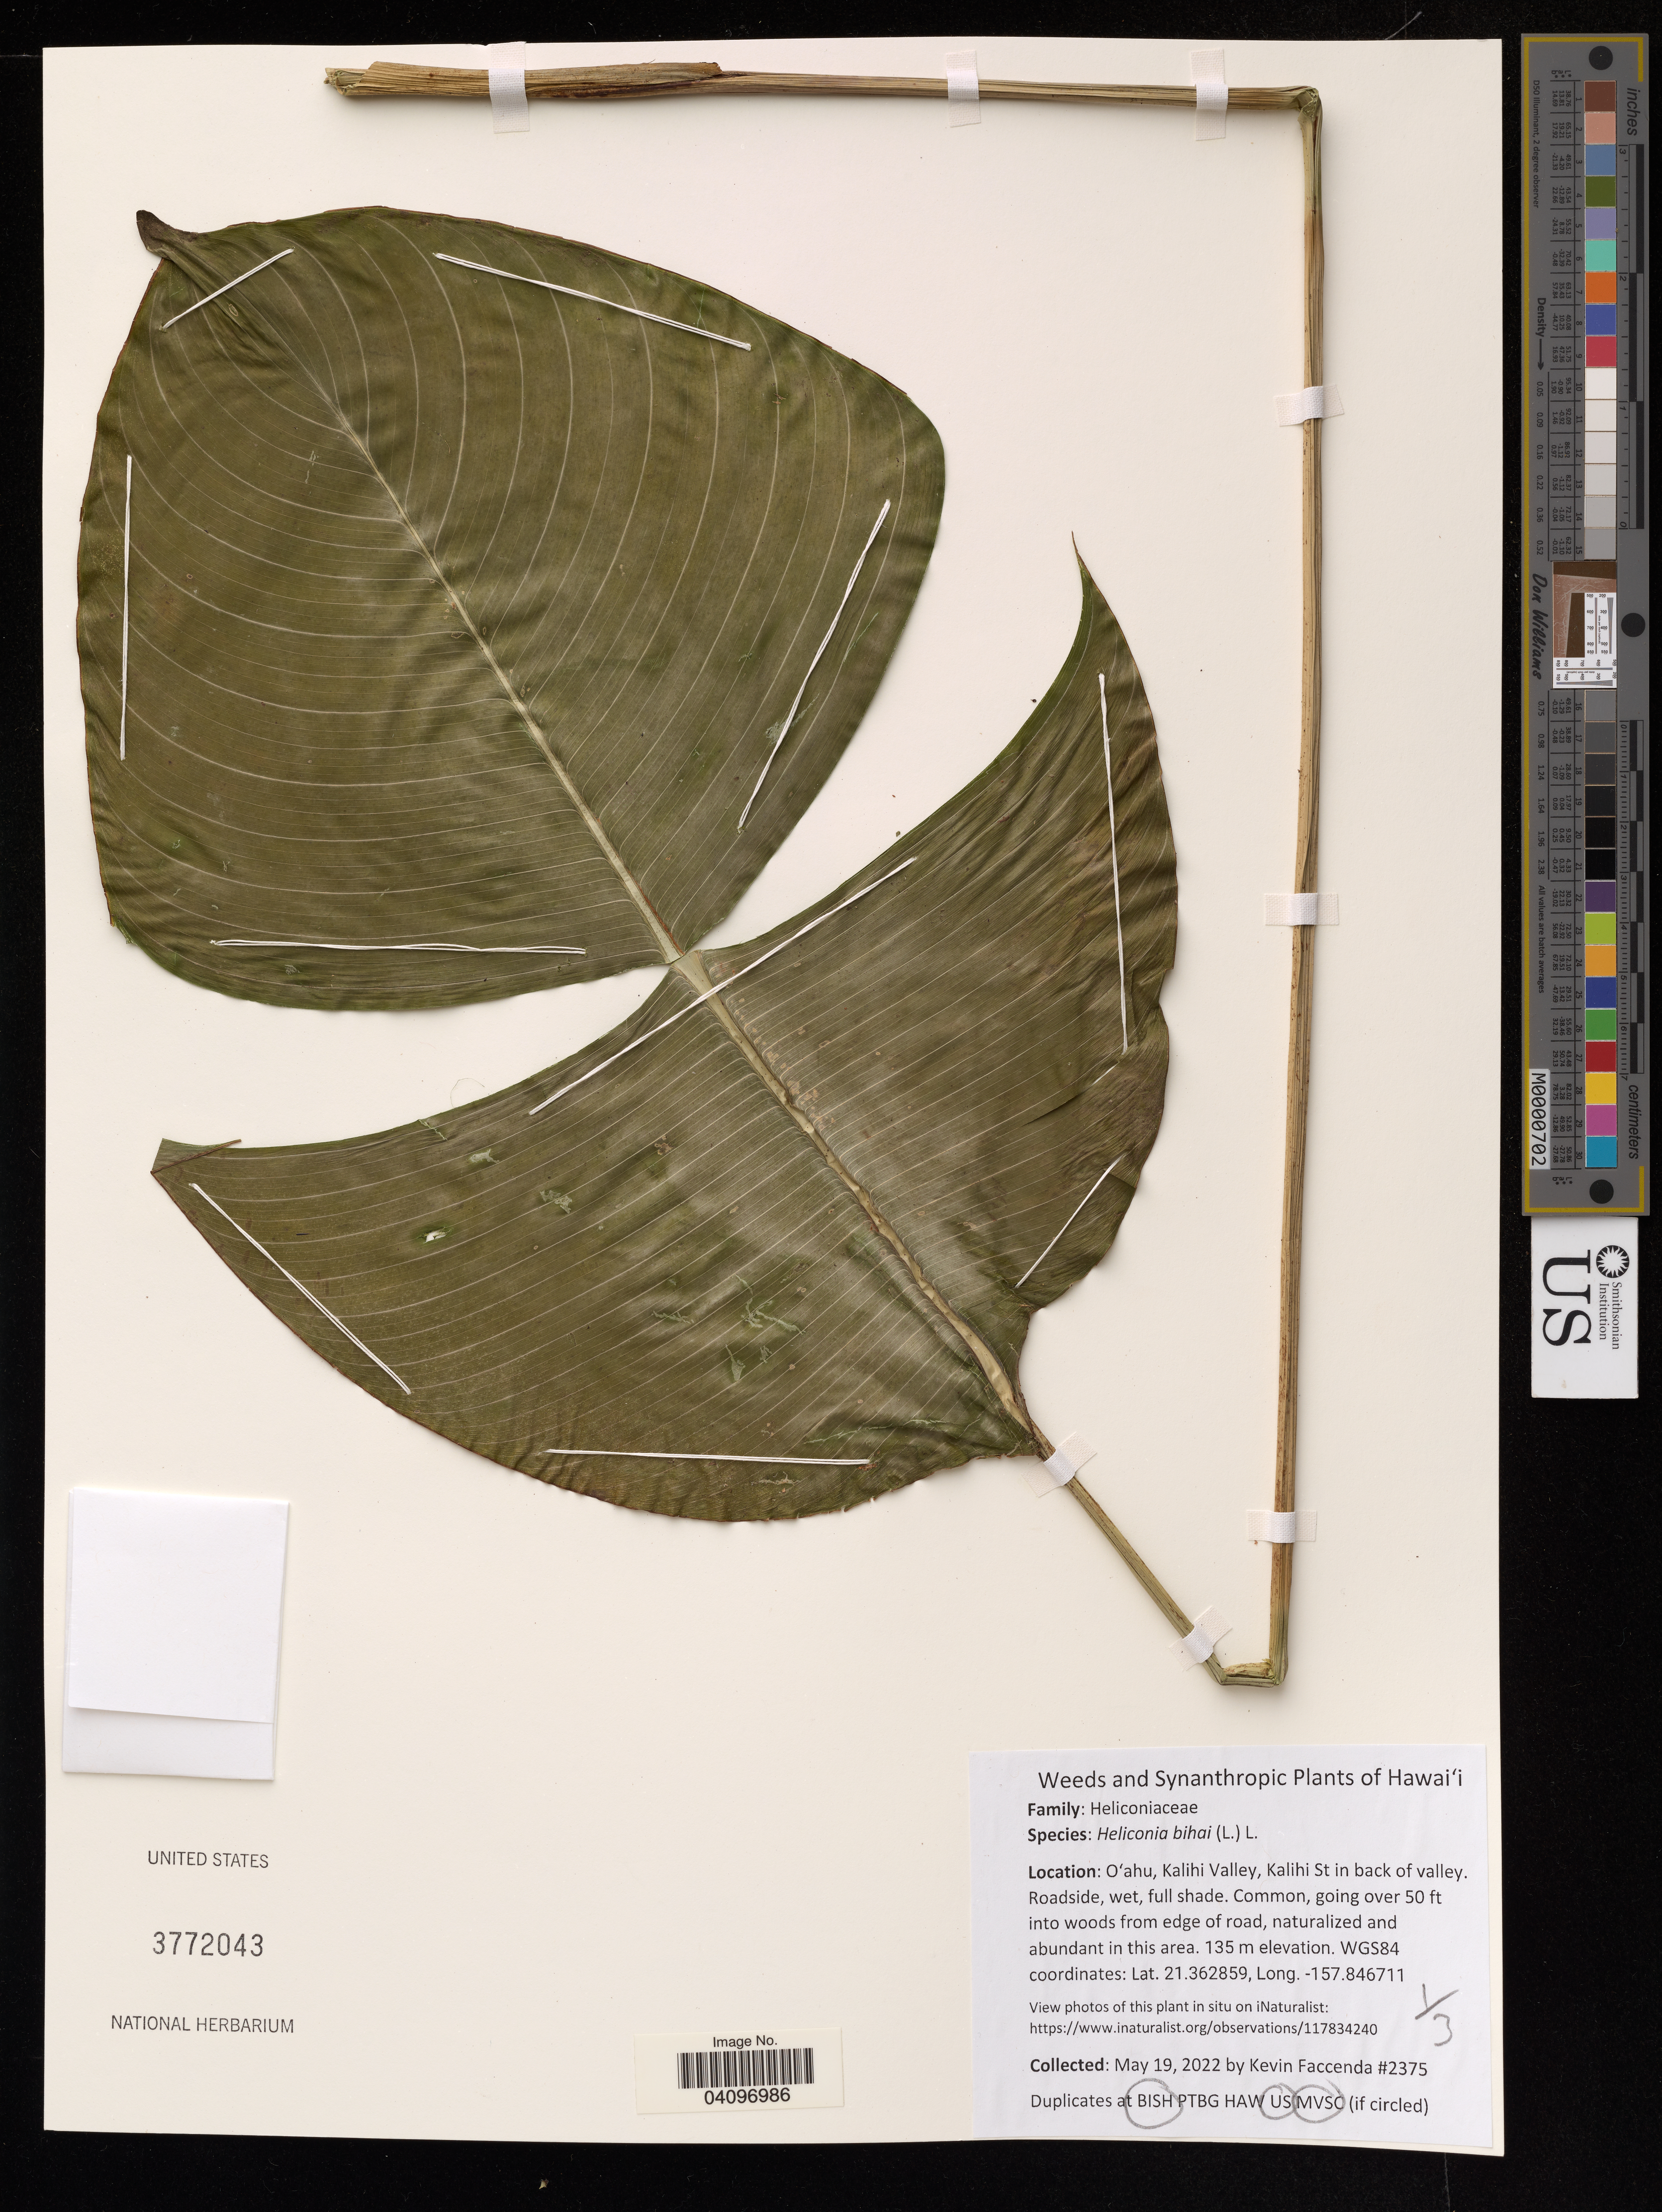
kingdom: Plantae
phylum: Tracheophyta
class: Liliopsida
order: Zingiberales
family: Heliconiaceae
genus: Heliconia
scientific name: Heliconia bihai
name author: (L.) L.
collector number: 2375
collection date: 2022-05-19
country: United States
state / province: Hawaii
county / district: Honolulu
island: Oahu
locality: Kalihi Valley, Kalihi St in back of valley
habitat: Roadside, wet, full shade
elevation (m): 135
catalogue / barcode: US 3772043